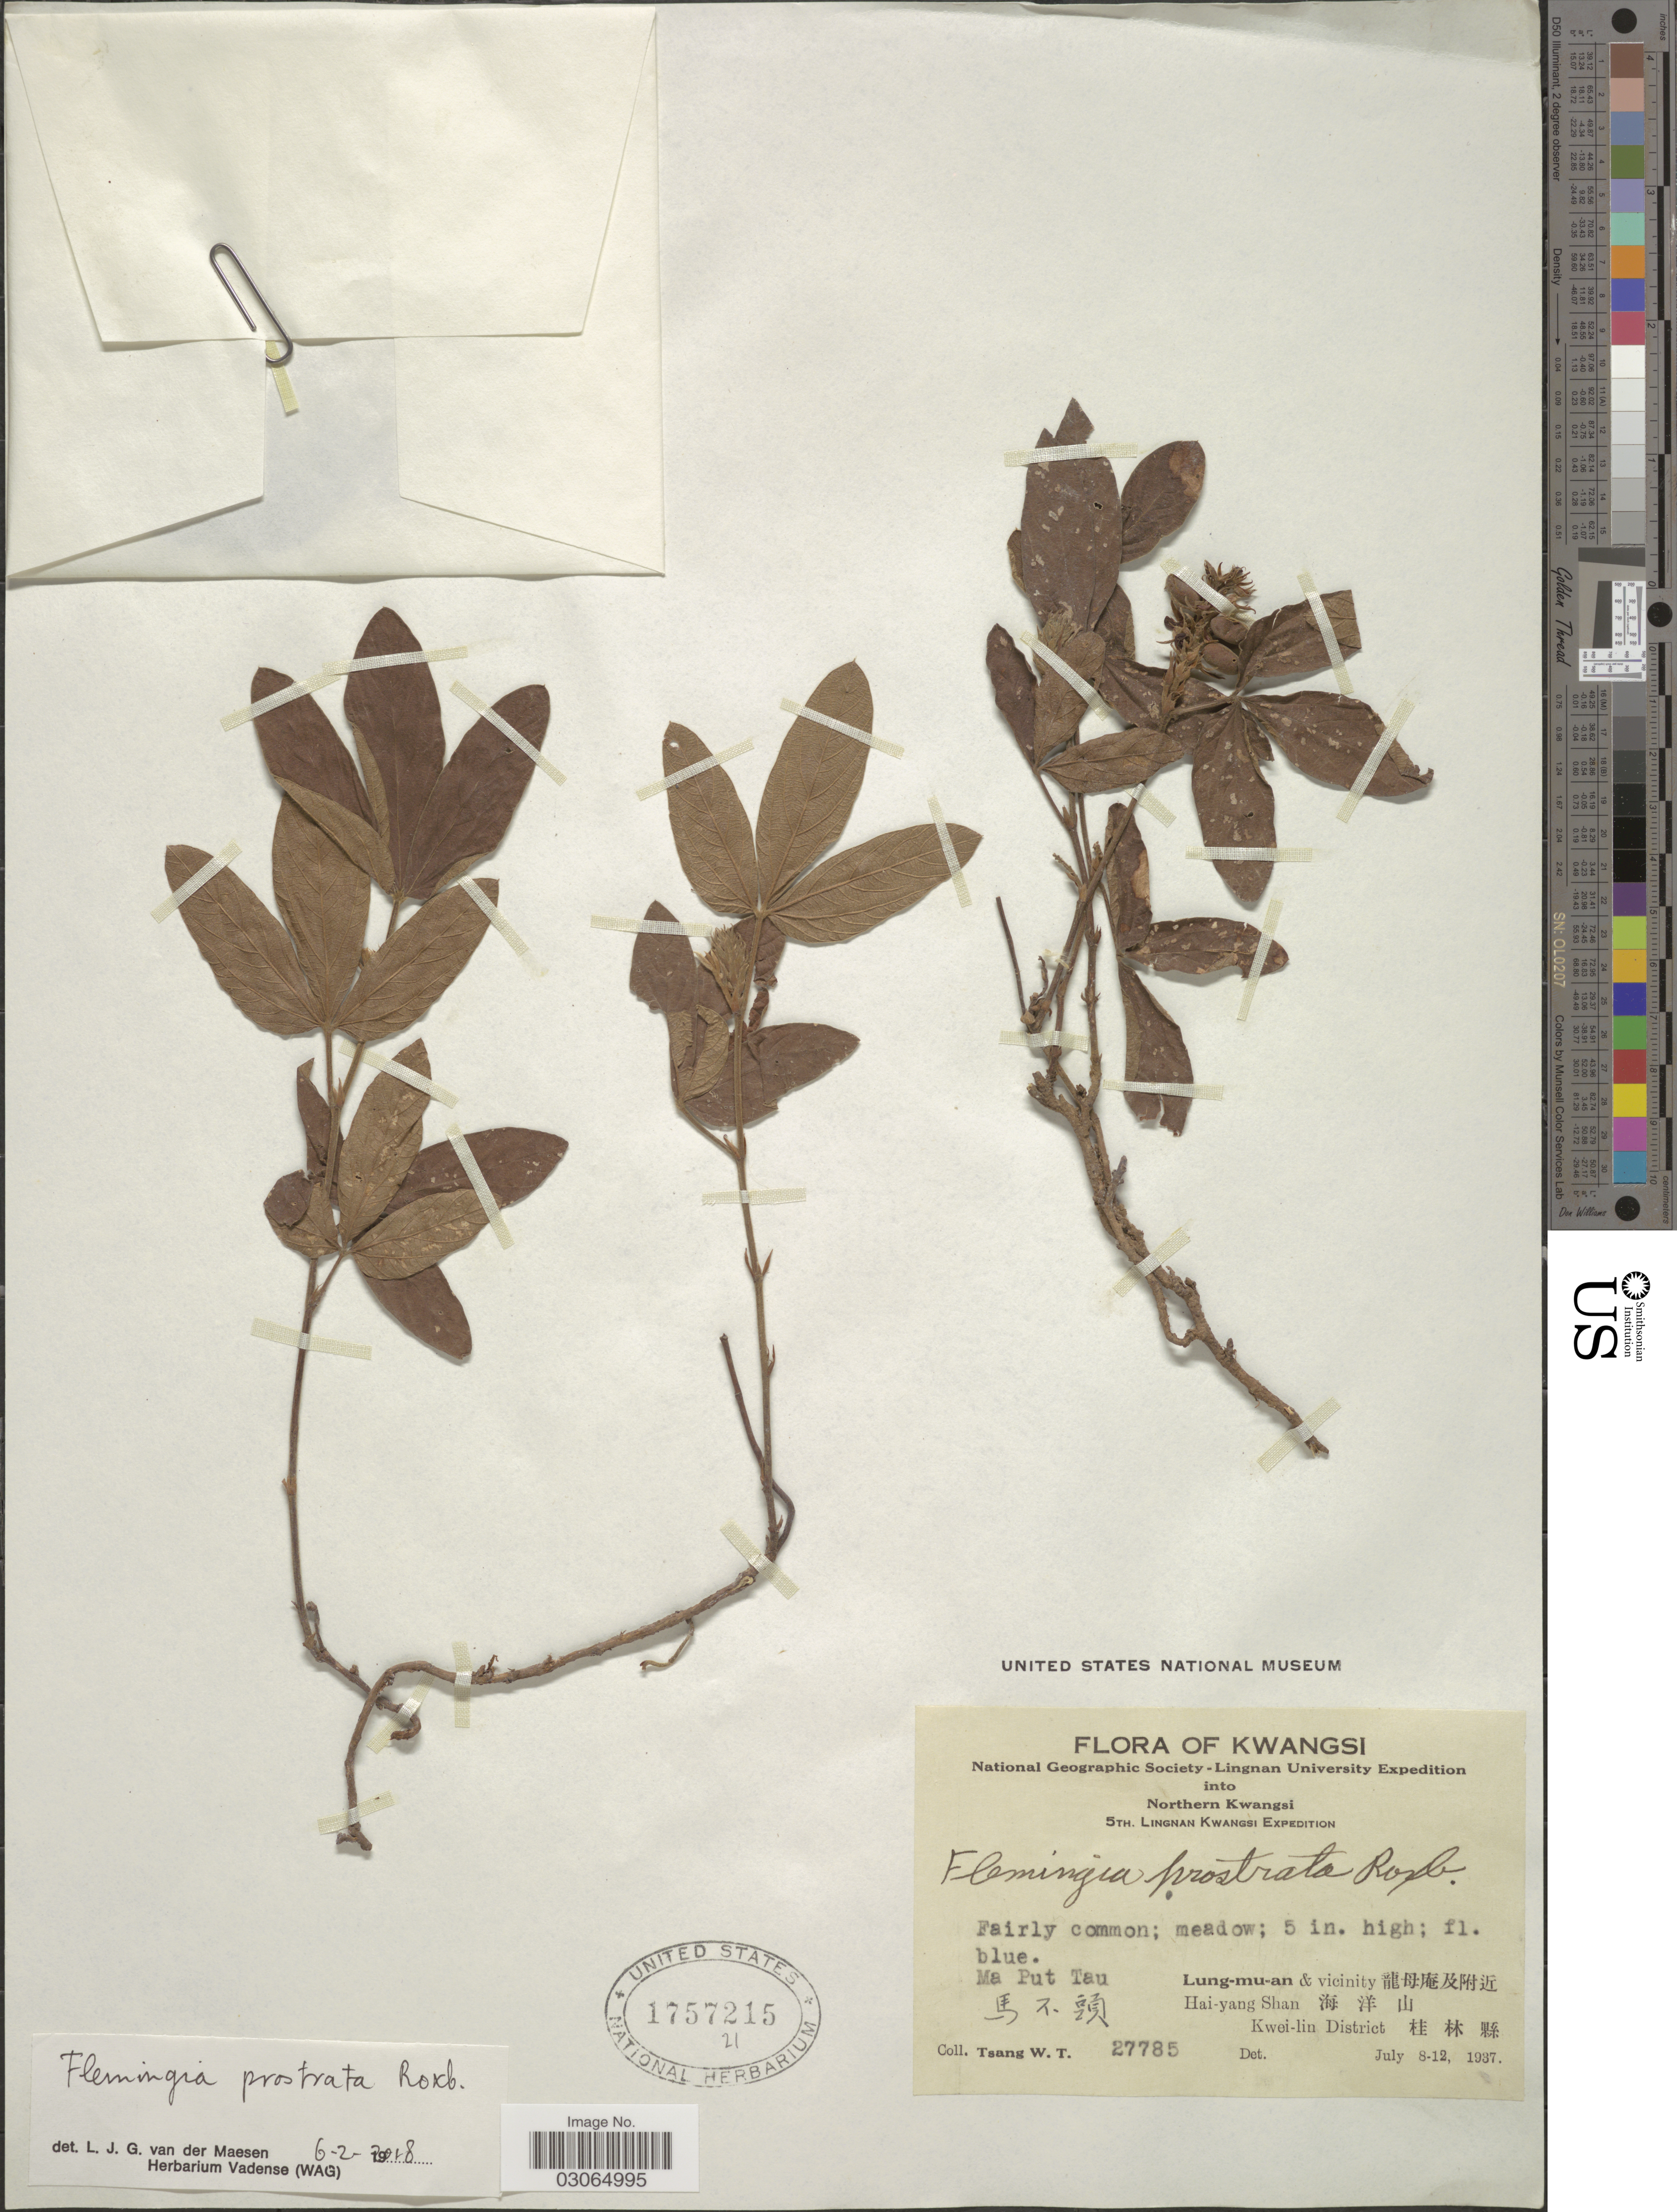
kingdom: Plantae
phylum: Tracheophyta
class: Magnoliopsida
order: Fabales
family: Fabaceae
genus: Flemingia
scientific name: Flemingia pauciflora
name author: Benth.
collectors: W. T. Tsang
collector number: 27785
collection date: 1937-07-08/1937-07-12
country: China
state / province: Guangxi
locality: Kwangsi.Ma Put Tau Lung-mu-an & vicinity Hai-yang Shan Kwi-lin District .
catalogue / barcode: US 1757215